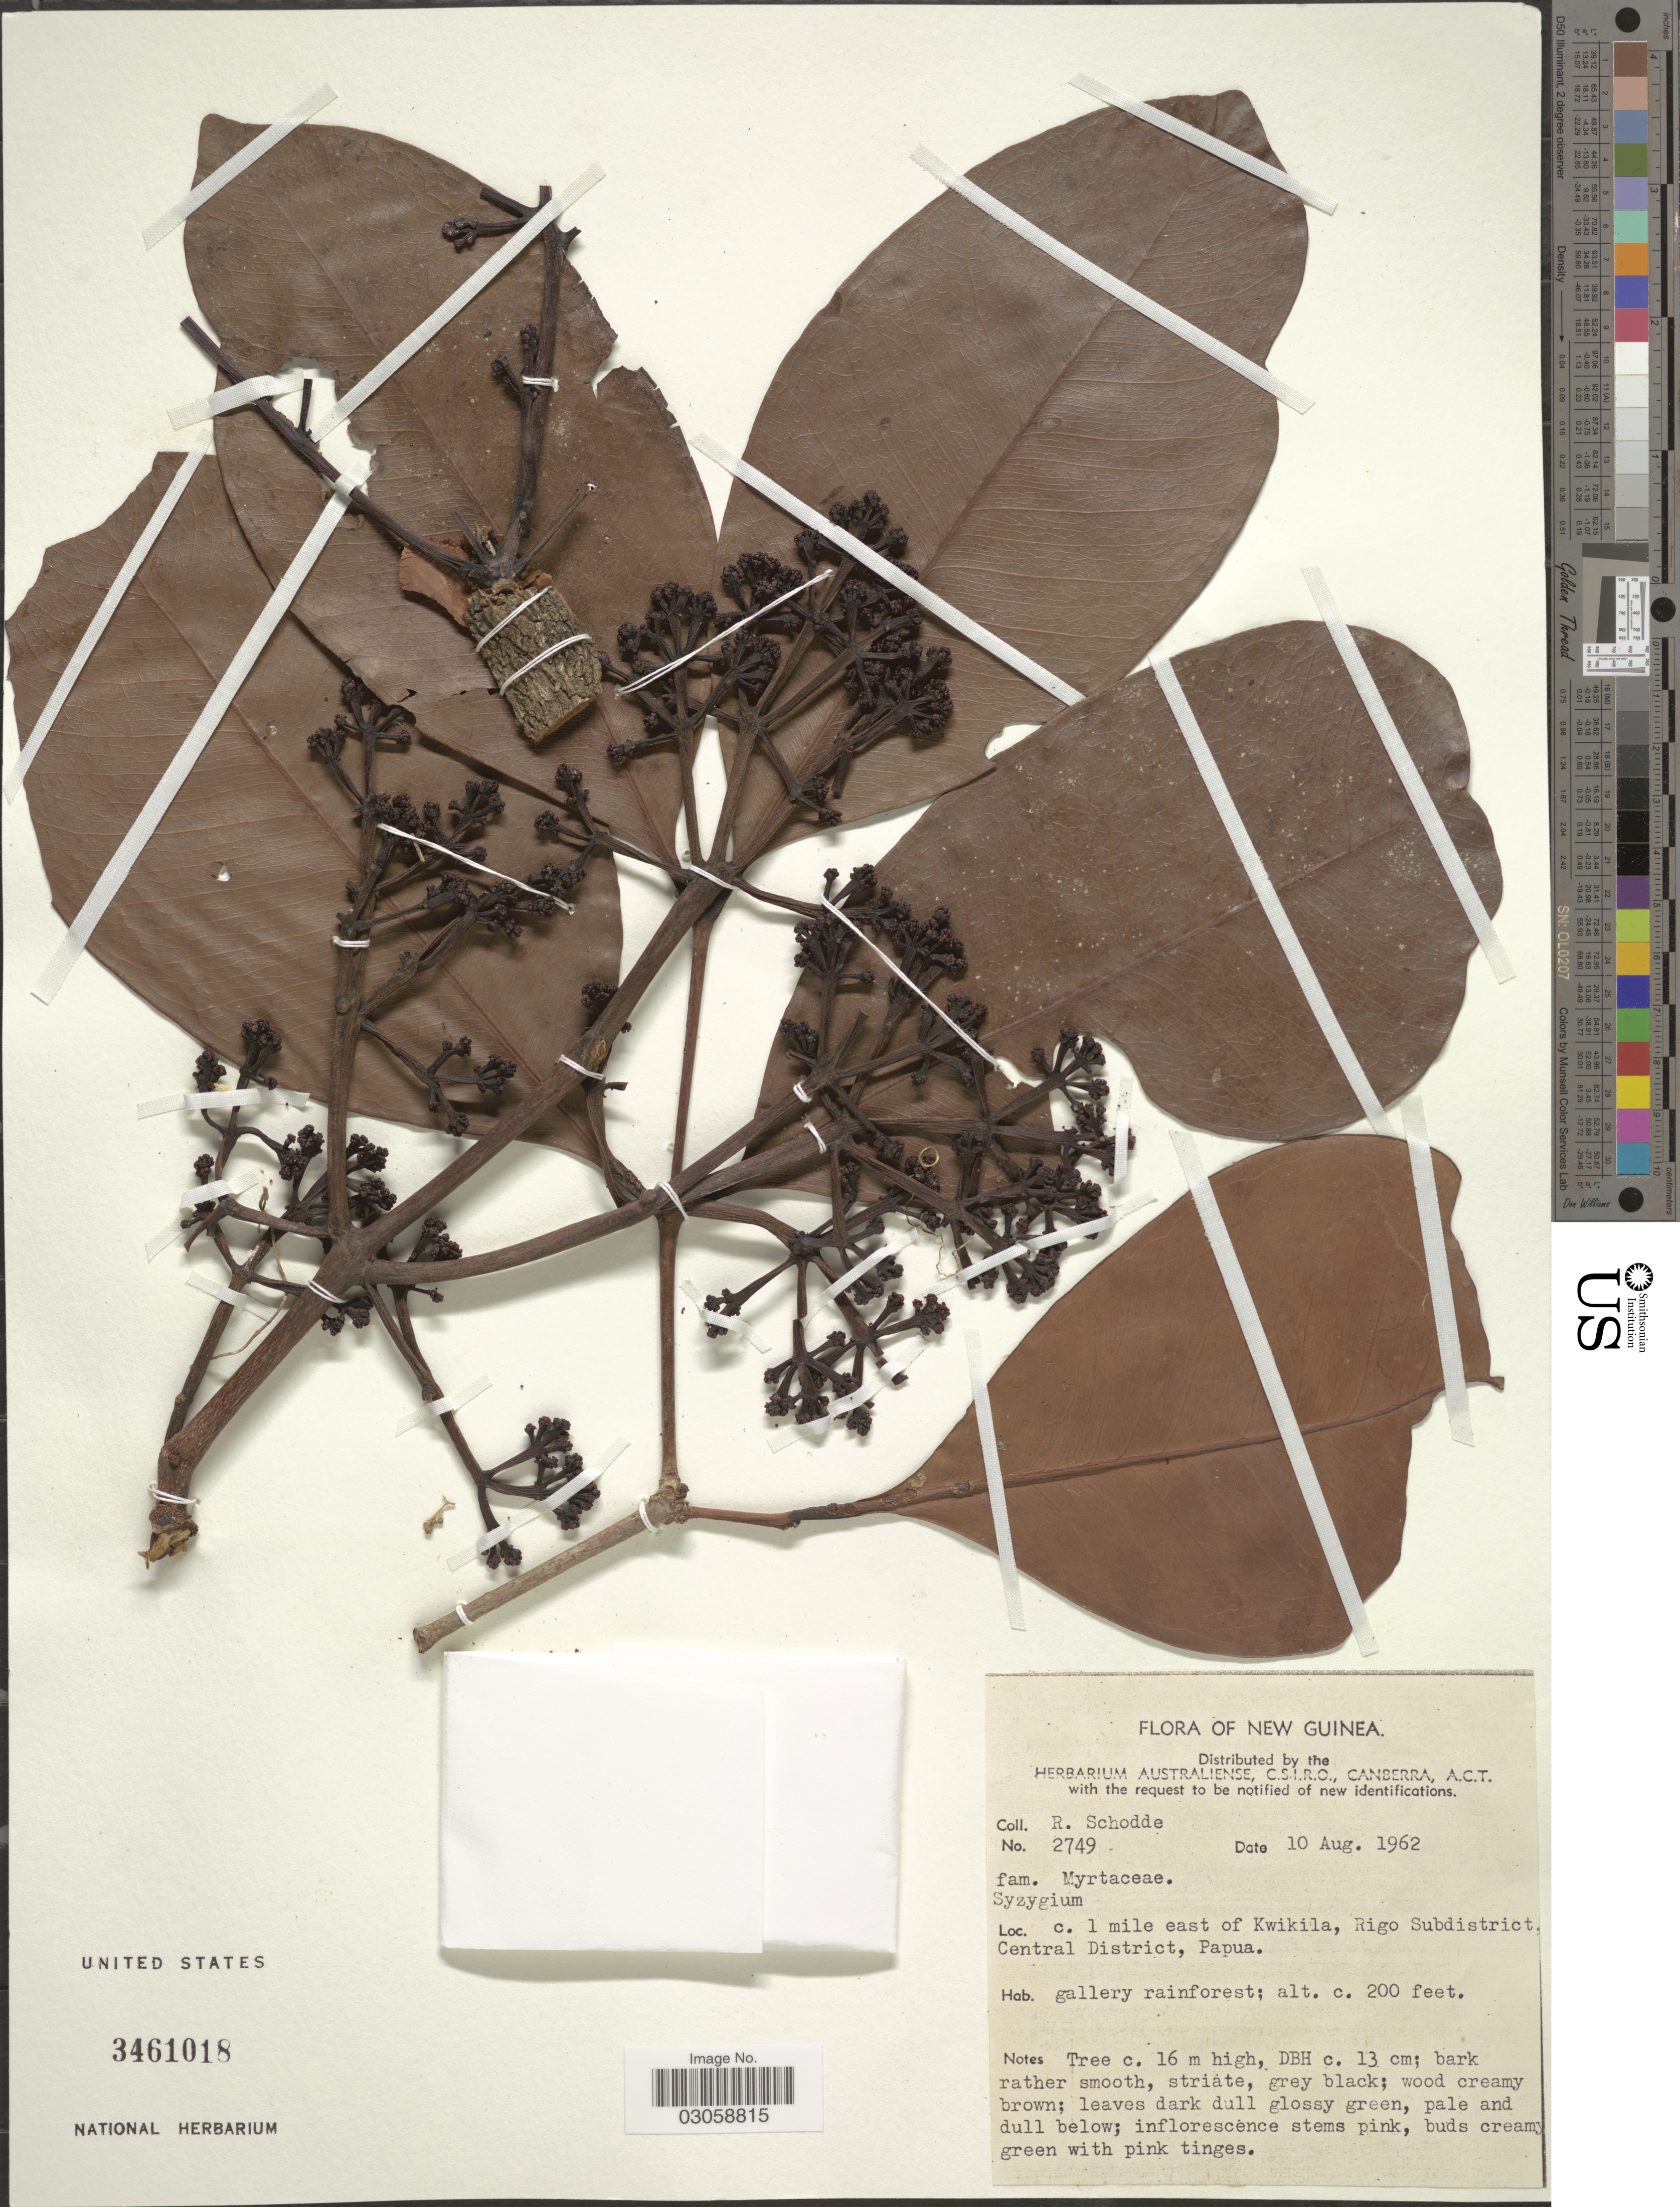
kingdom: Plantae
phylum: Tracheophyta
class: Magnoliopsida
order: Myrtales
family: Myrtaceae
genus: Syzygium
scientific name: Syzygium sp.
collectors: R. Schodde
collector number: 2749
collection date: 1962-08-10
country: Papua New Guinea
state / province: Central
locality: New Guinea, c. 1 mile east of Kwikila, Rigo Subdistrict, Central District, Papua.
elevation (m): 61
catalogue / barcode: US 3461018